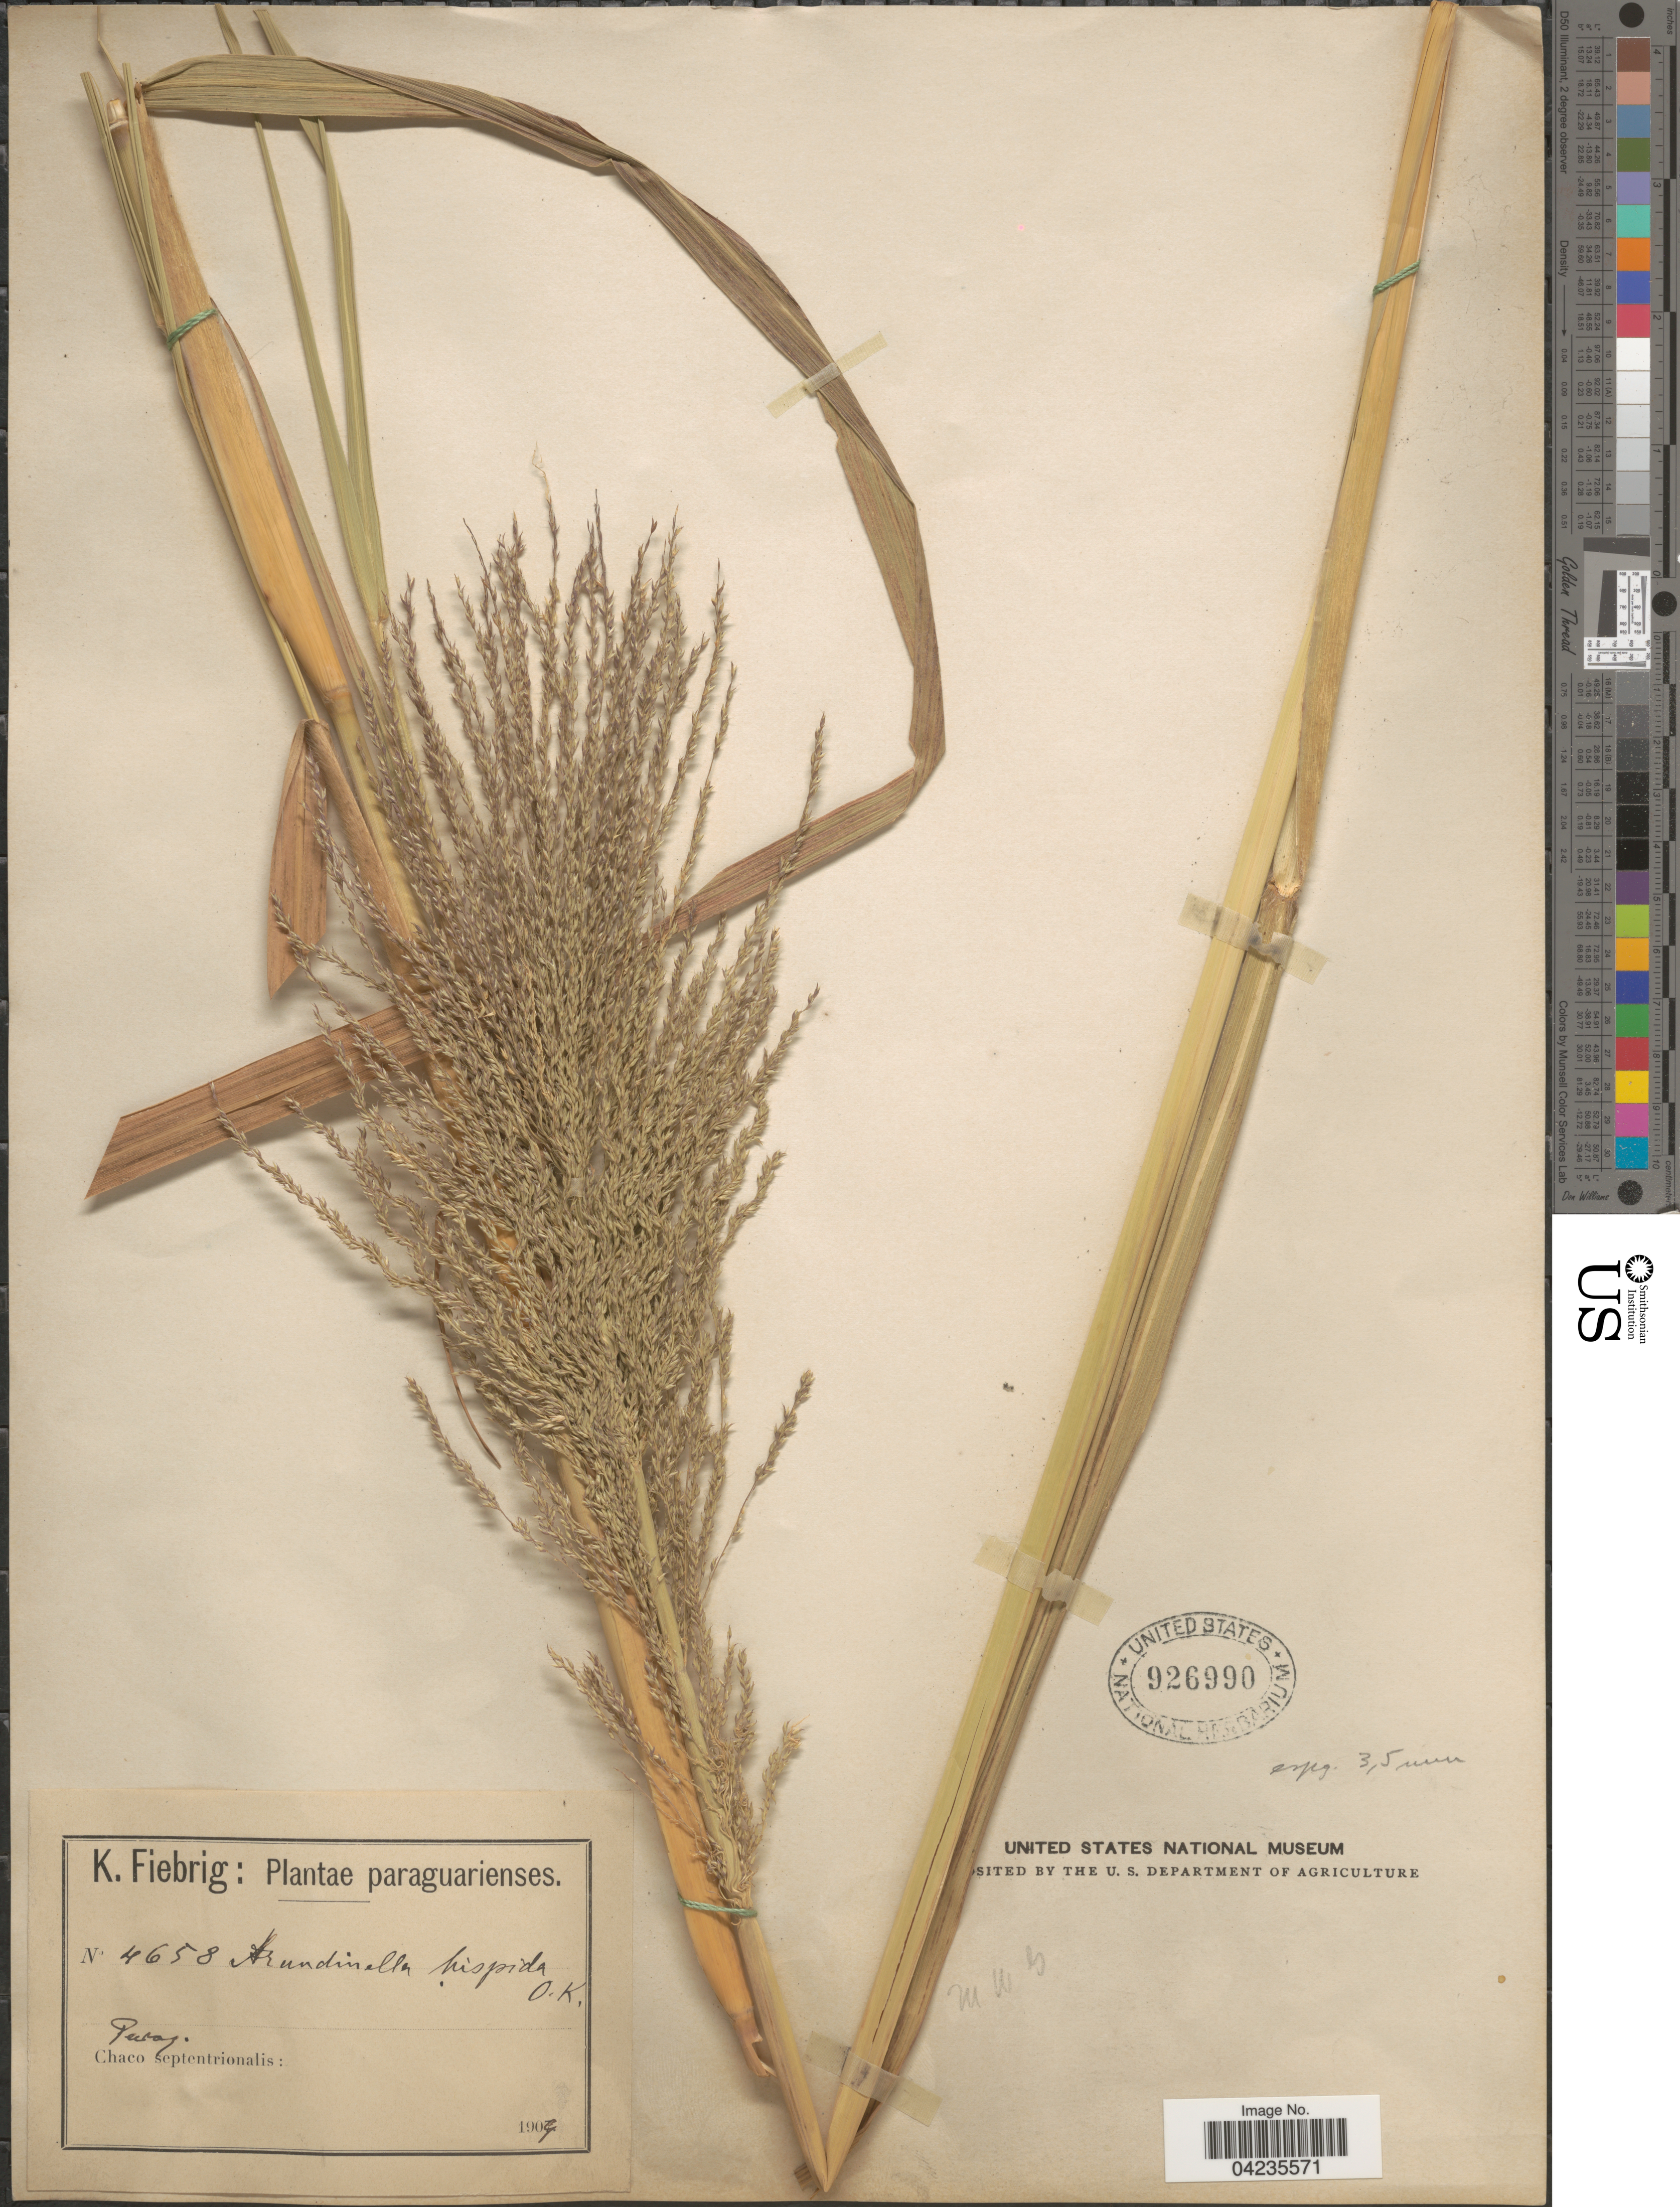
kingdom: Plantae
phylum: Tracheophyta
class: Liliopsida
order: Poales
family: Poaceae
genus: Arundinella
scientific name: Arundinella hispida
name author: (Humb. & Bonpl. ex Willd.) Kuntze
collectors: K. Fiebrig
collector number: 4658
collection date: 1909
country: Argentina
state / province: Chaco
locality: Chaco septentrionalis.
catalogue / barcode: US 926990